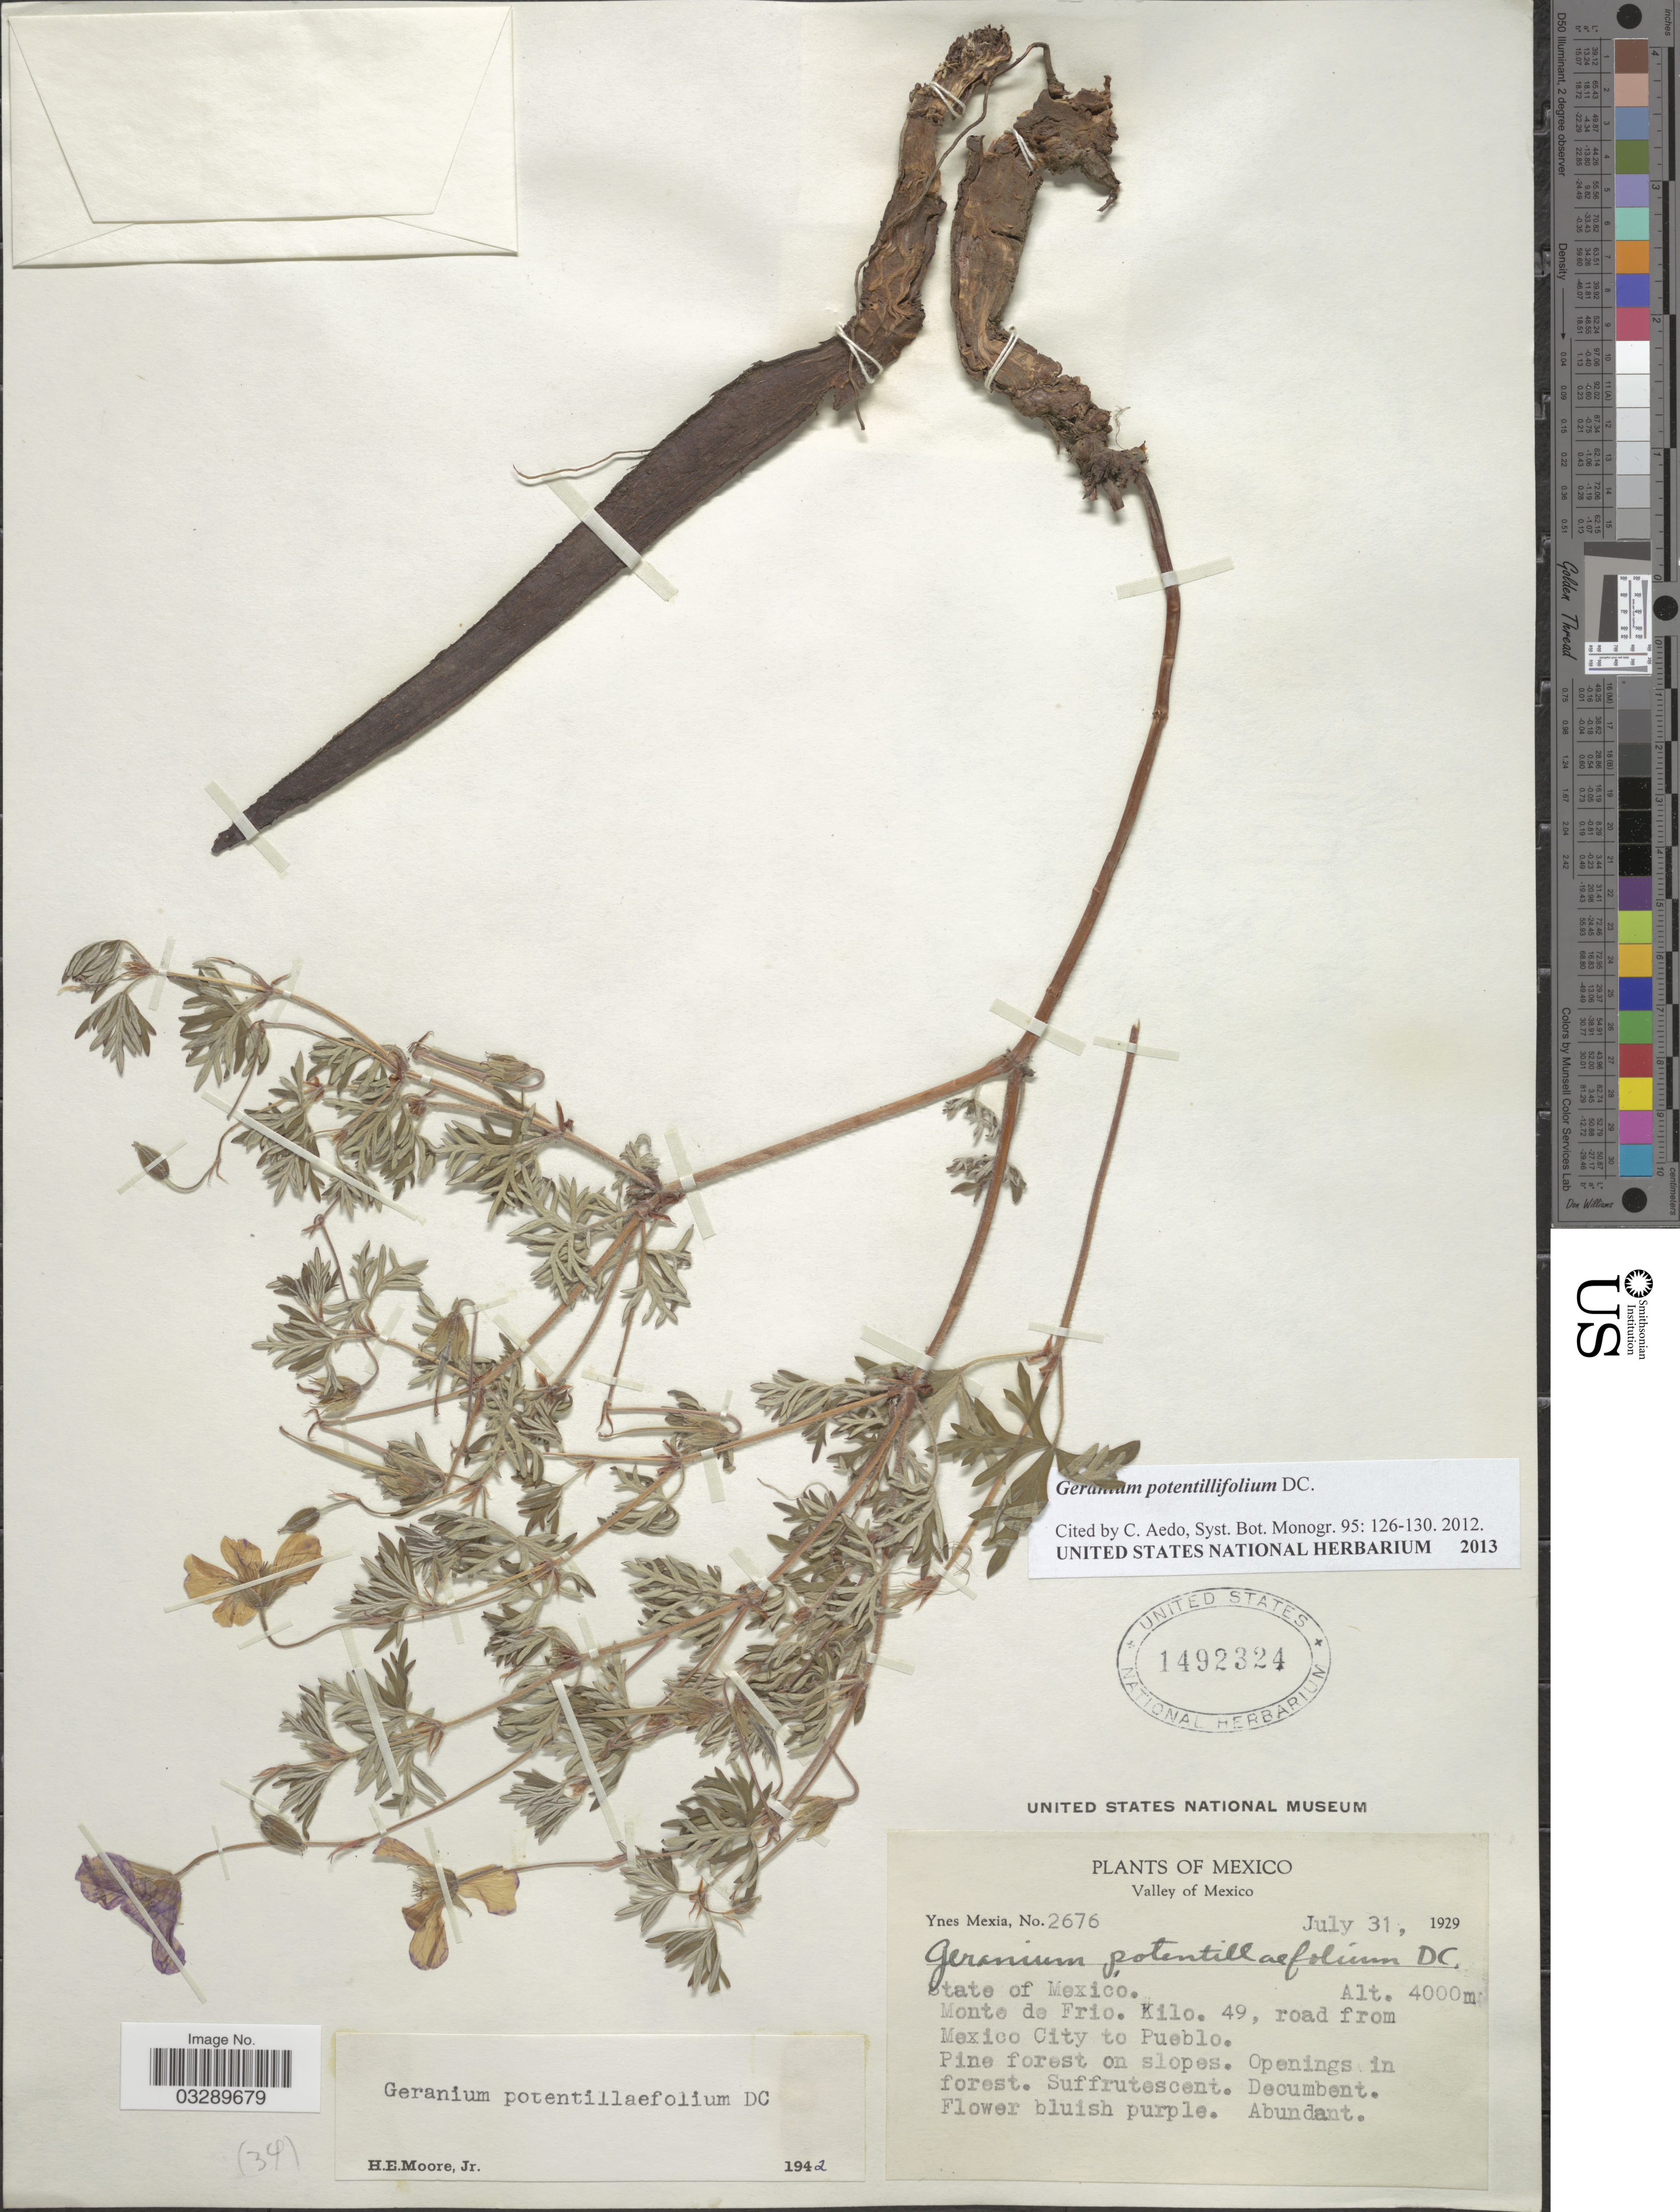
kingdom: Plantae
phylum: Tracheophyta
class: Magnoliopsida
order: Geraniales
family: Geraniaceae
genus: Geranium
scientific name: Geranium pontentillifolium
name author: DC.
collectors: Y. Mexia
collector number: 2676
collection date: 1929-07-31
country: Mexico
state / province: México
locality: Monte de Frio, Kilo. 49, road from Mexico City to Pueblo.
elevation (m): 4000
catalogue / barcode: US 1492324